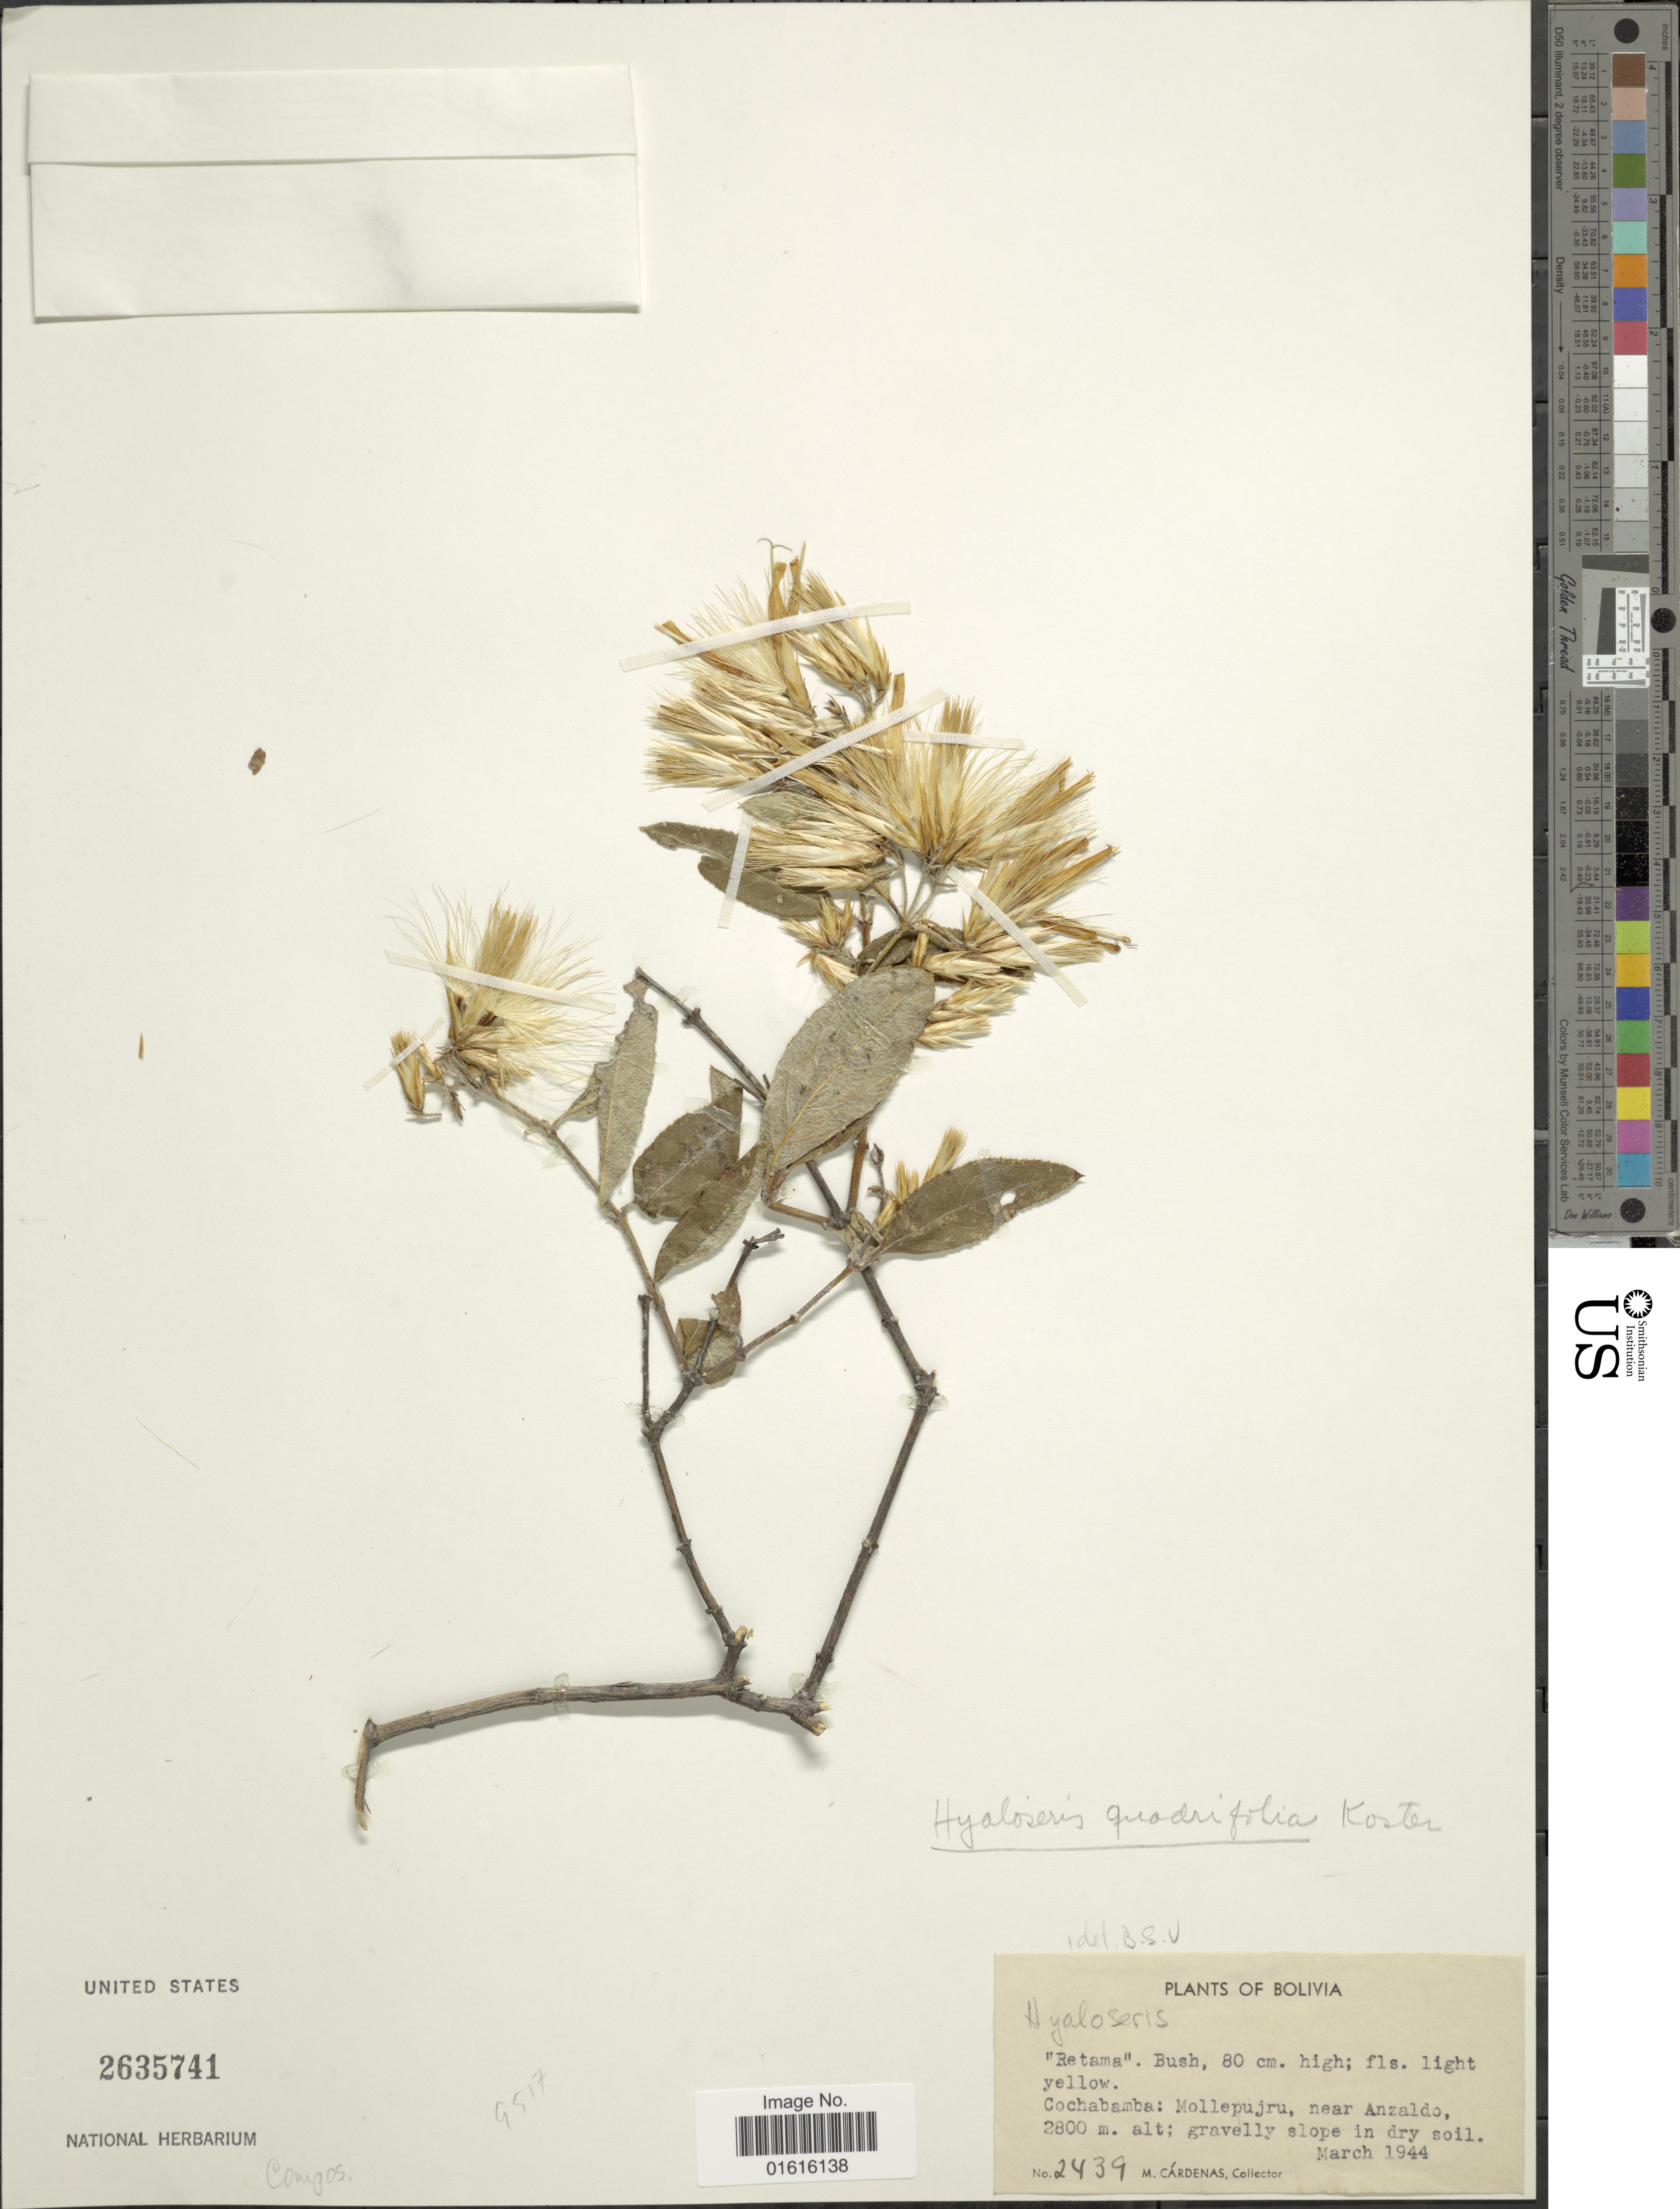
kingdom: Plantae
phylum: Tracheophyta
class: Magnoliopsida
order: Asterales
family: Asteraceae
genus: Hyaloseris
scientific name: Hyaloseris quadriflora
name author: J. Kost.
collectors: M. Cárdenas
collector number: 2439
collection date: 1944-03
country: Bolivia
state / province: Cochabamba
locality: Mollepujru, near Anzaldo; gravelly slope in dry soil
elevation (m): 2800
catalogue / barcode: US 2635741